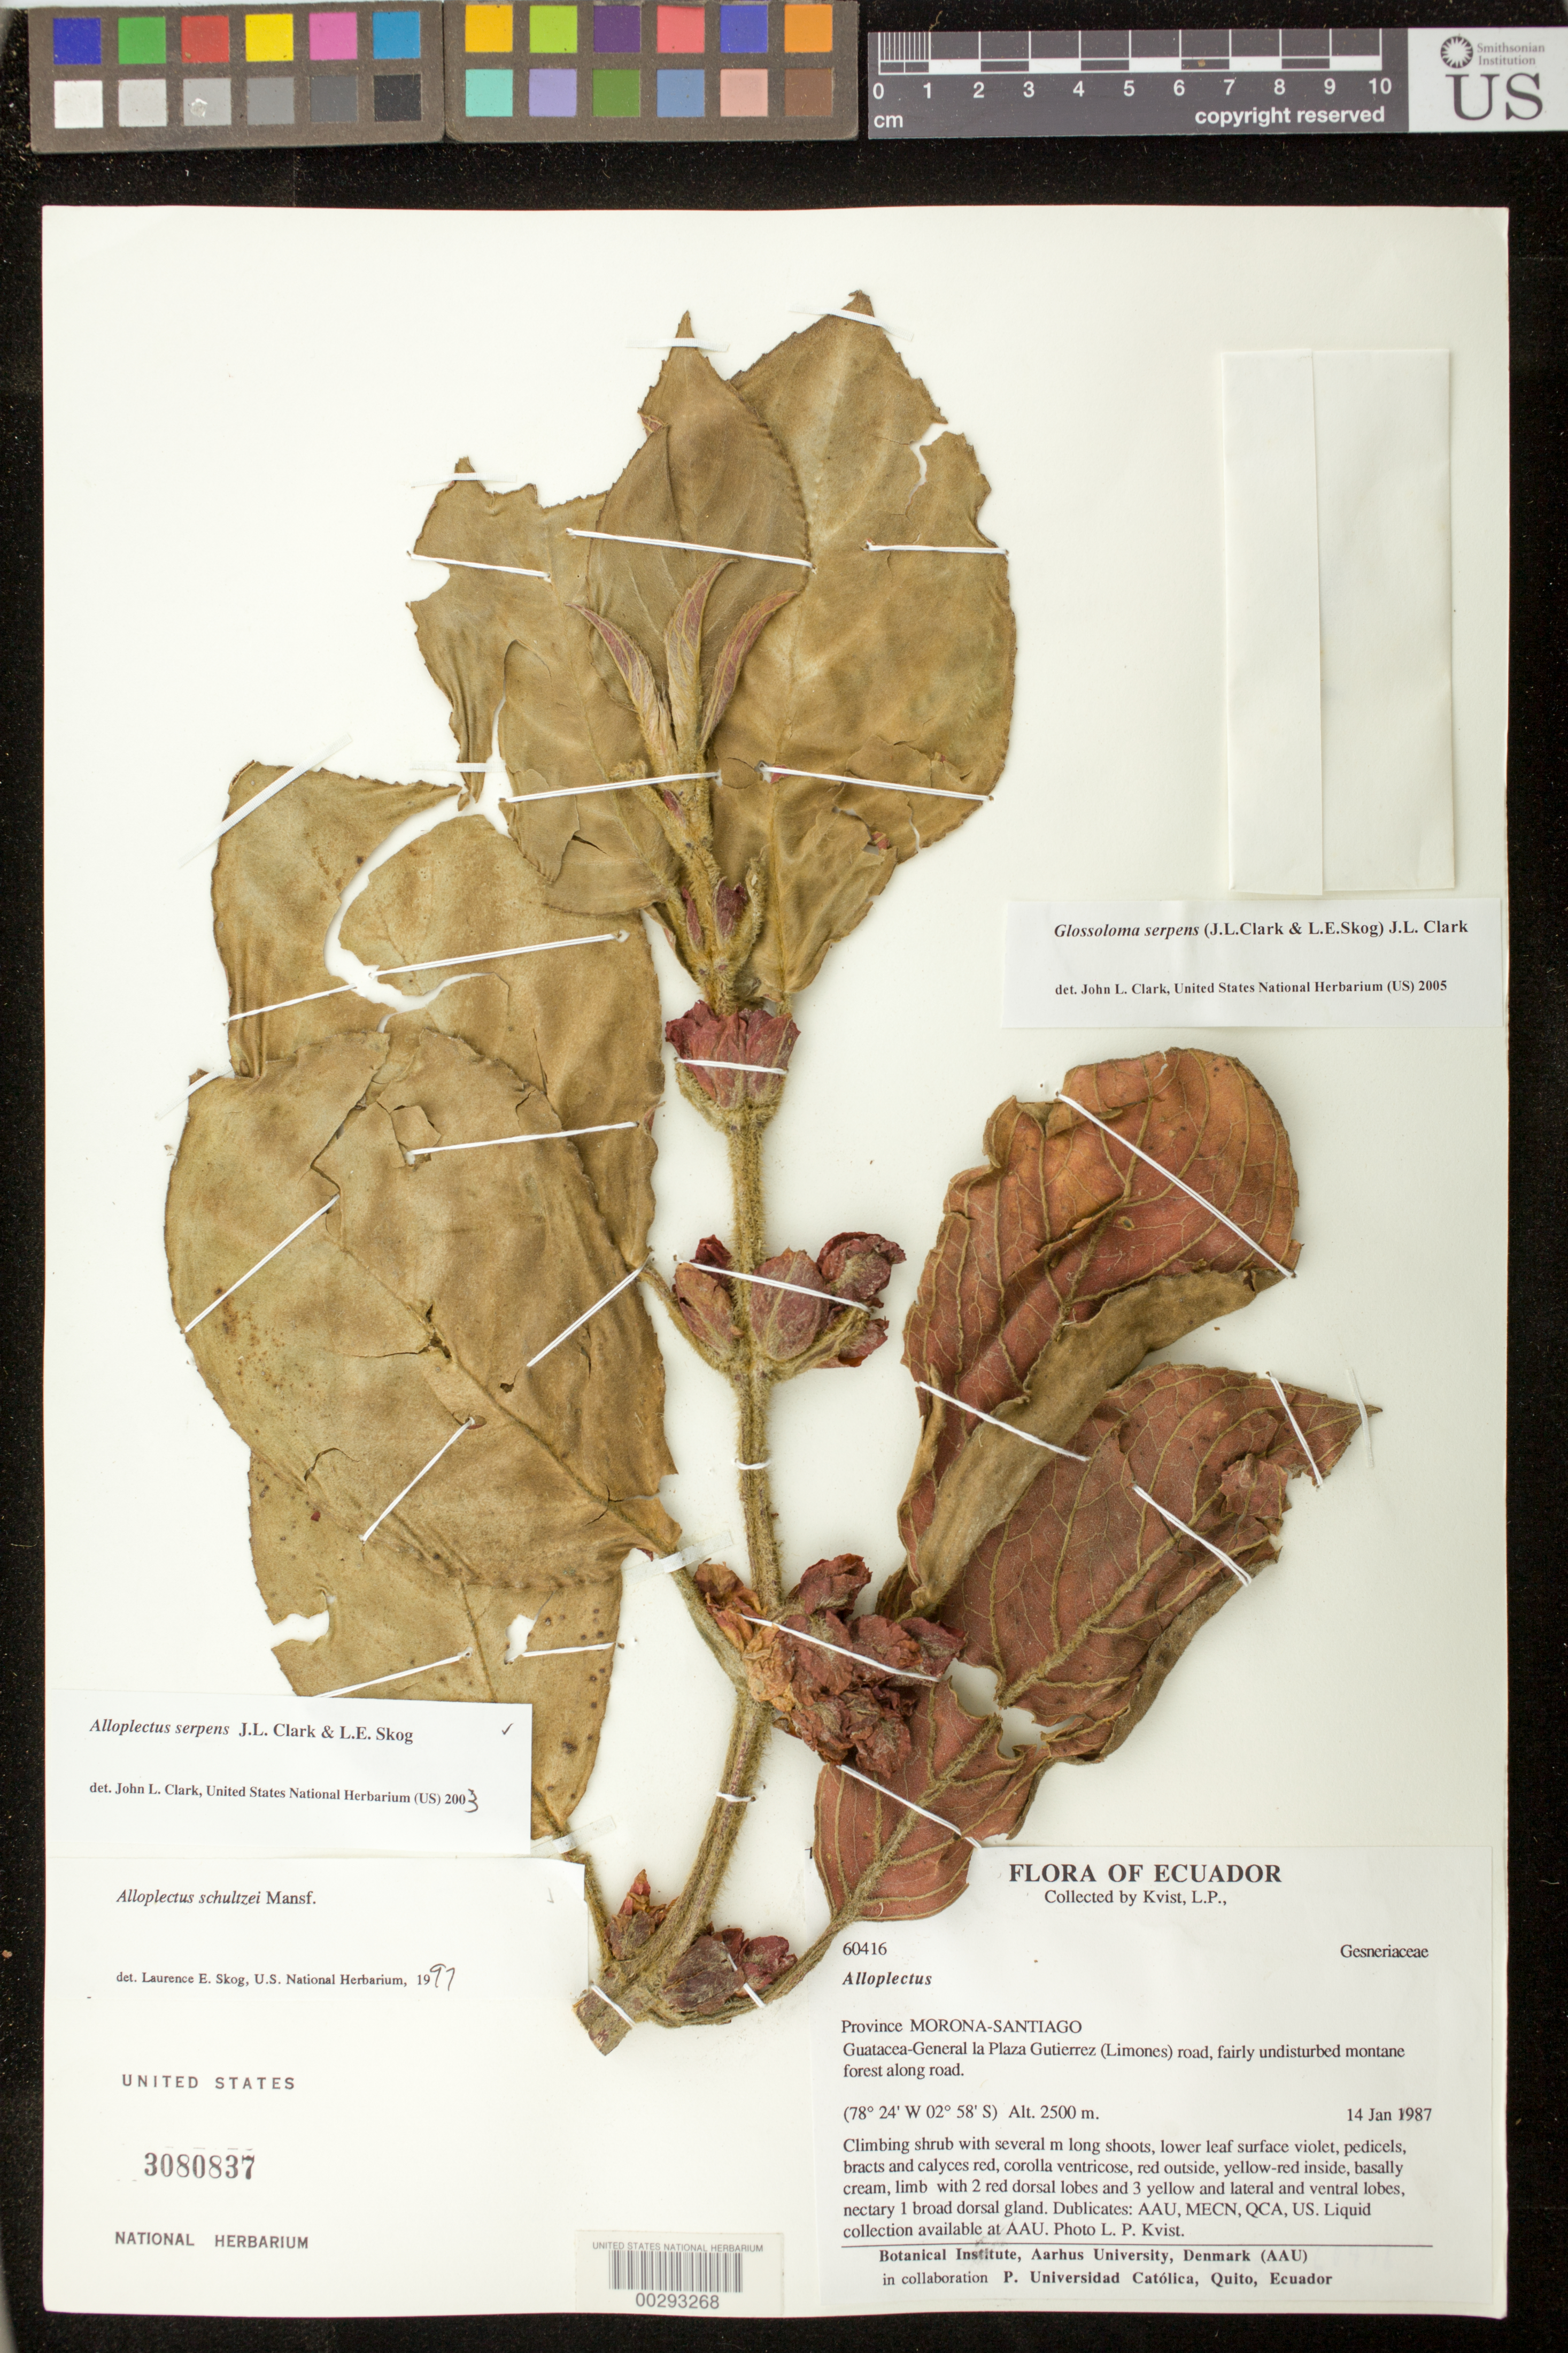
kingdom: Plantae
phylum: Tracheophyta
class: Magnoliopsida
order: Lamiales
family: Gesneriaceae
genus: Glossoloma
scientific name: Glossoloma serpens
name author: (J.L. Clark & L.E. Skog) J.L. Clark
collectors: L. P. Kvist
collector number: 60416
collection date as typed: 14 Jan 1987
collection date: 1987-01-14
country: Ecuador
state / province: Morona-Santiago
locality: Guatacea - General la Plaza Gutierrez (Limones) road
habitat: Fairly undisturbed montane forest along road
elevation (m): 2500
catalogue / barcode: US 3080837